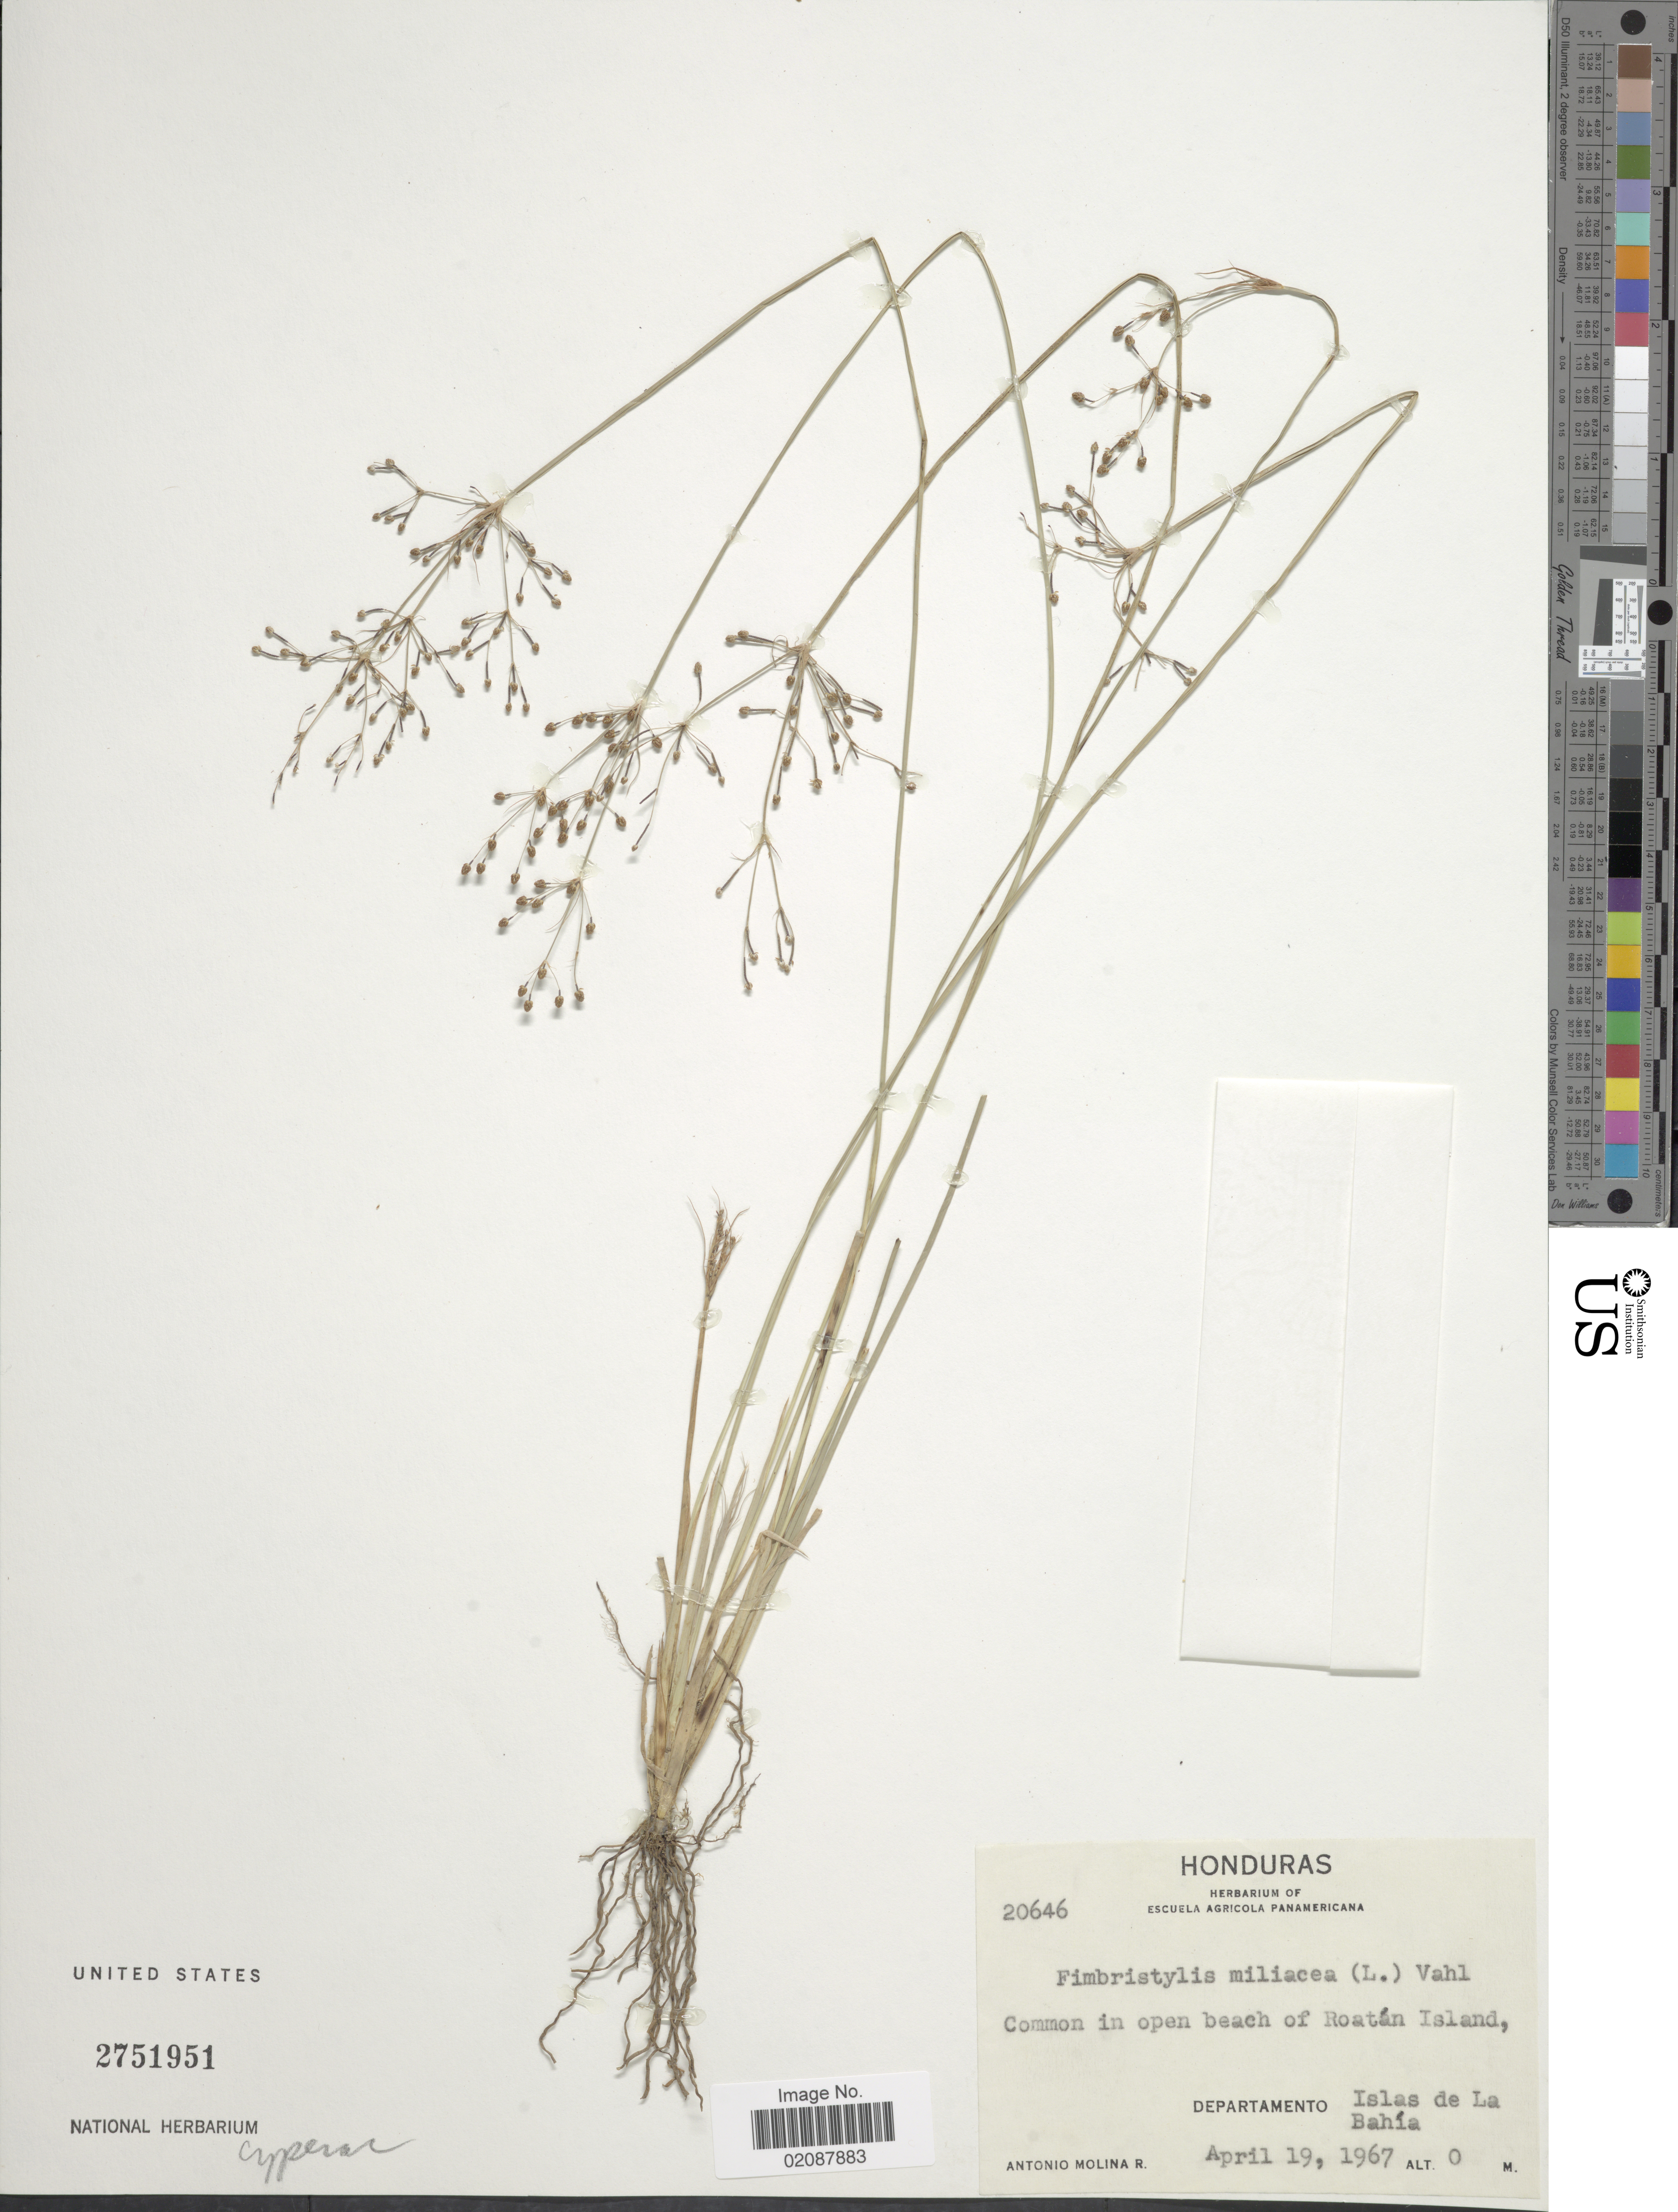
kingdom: Plantae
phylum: Tracheophyta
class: Liliopsida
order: Poales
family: Cyperaceae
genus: Fimbristylis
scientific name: Fimbristylis littoralis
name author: Gaudich.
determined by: Strong, M. T., (US), Smithsonian Institution - National Museum of Natural History (UNITED STATES)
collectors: A. Molina R.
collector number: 20646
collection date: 1967-04-19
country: Honduras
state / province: Islas de la Bahía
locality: Common in open beach of Roatan Island, Departamento Islas de La Bahia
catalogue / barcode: US 2751951